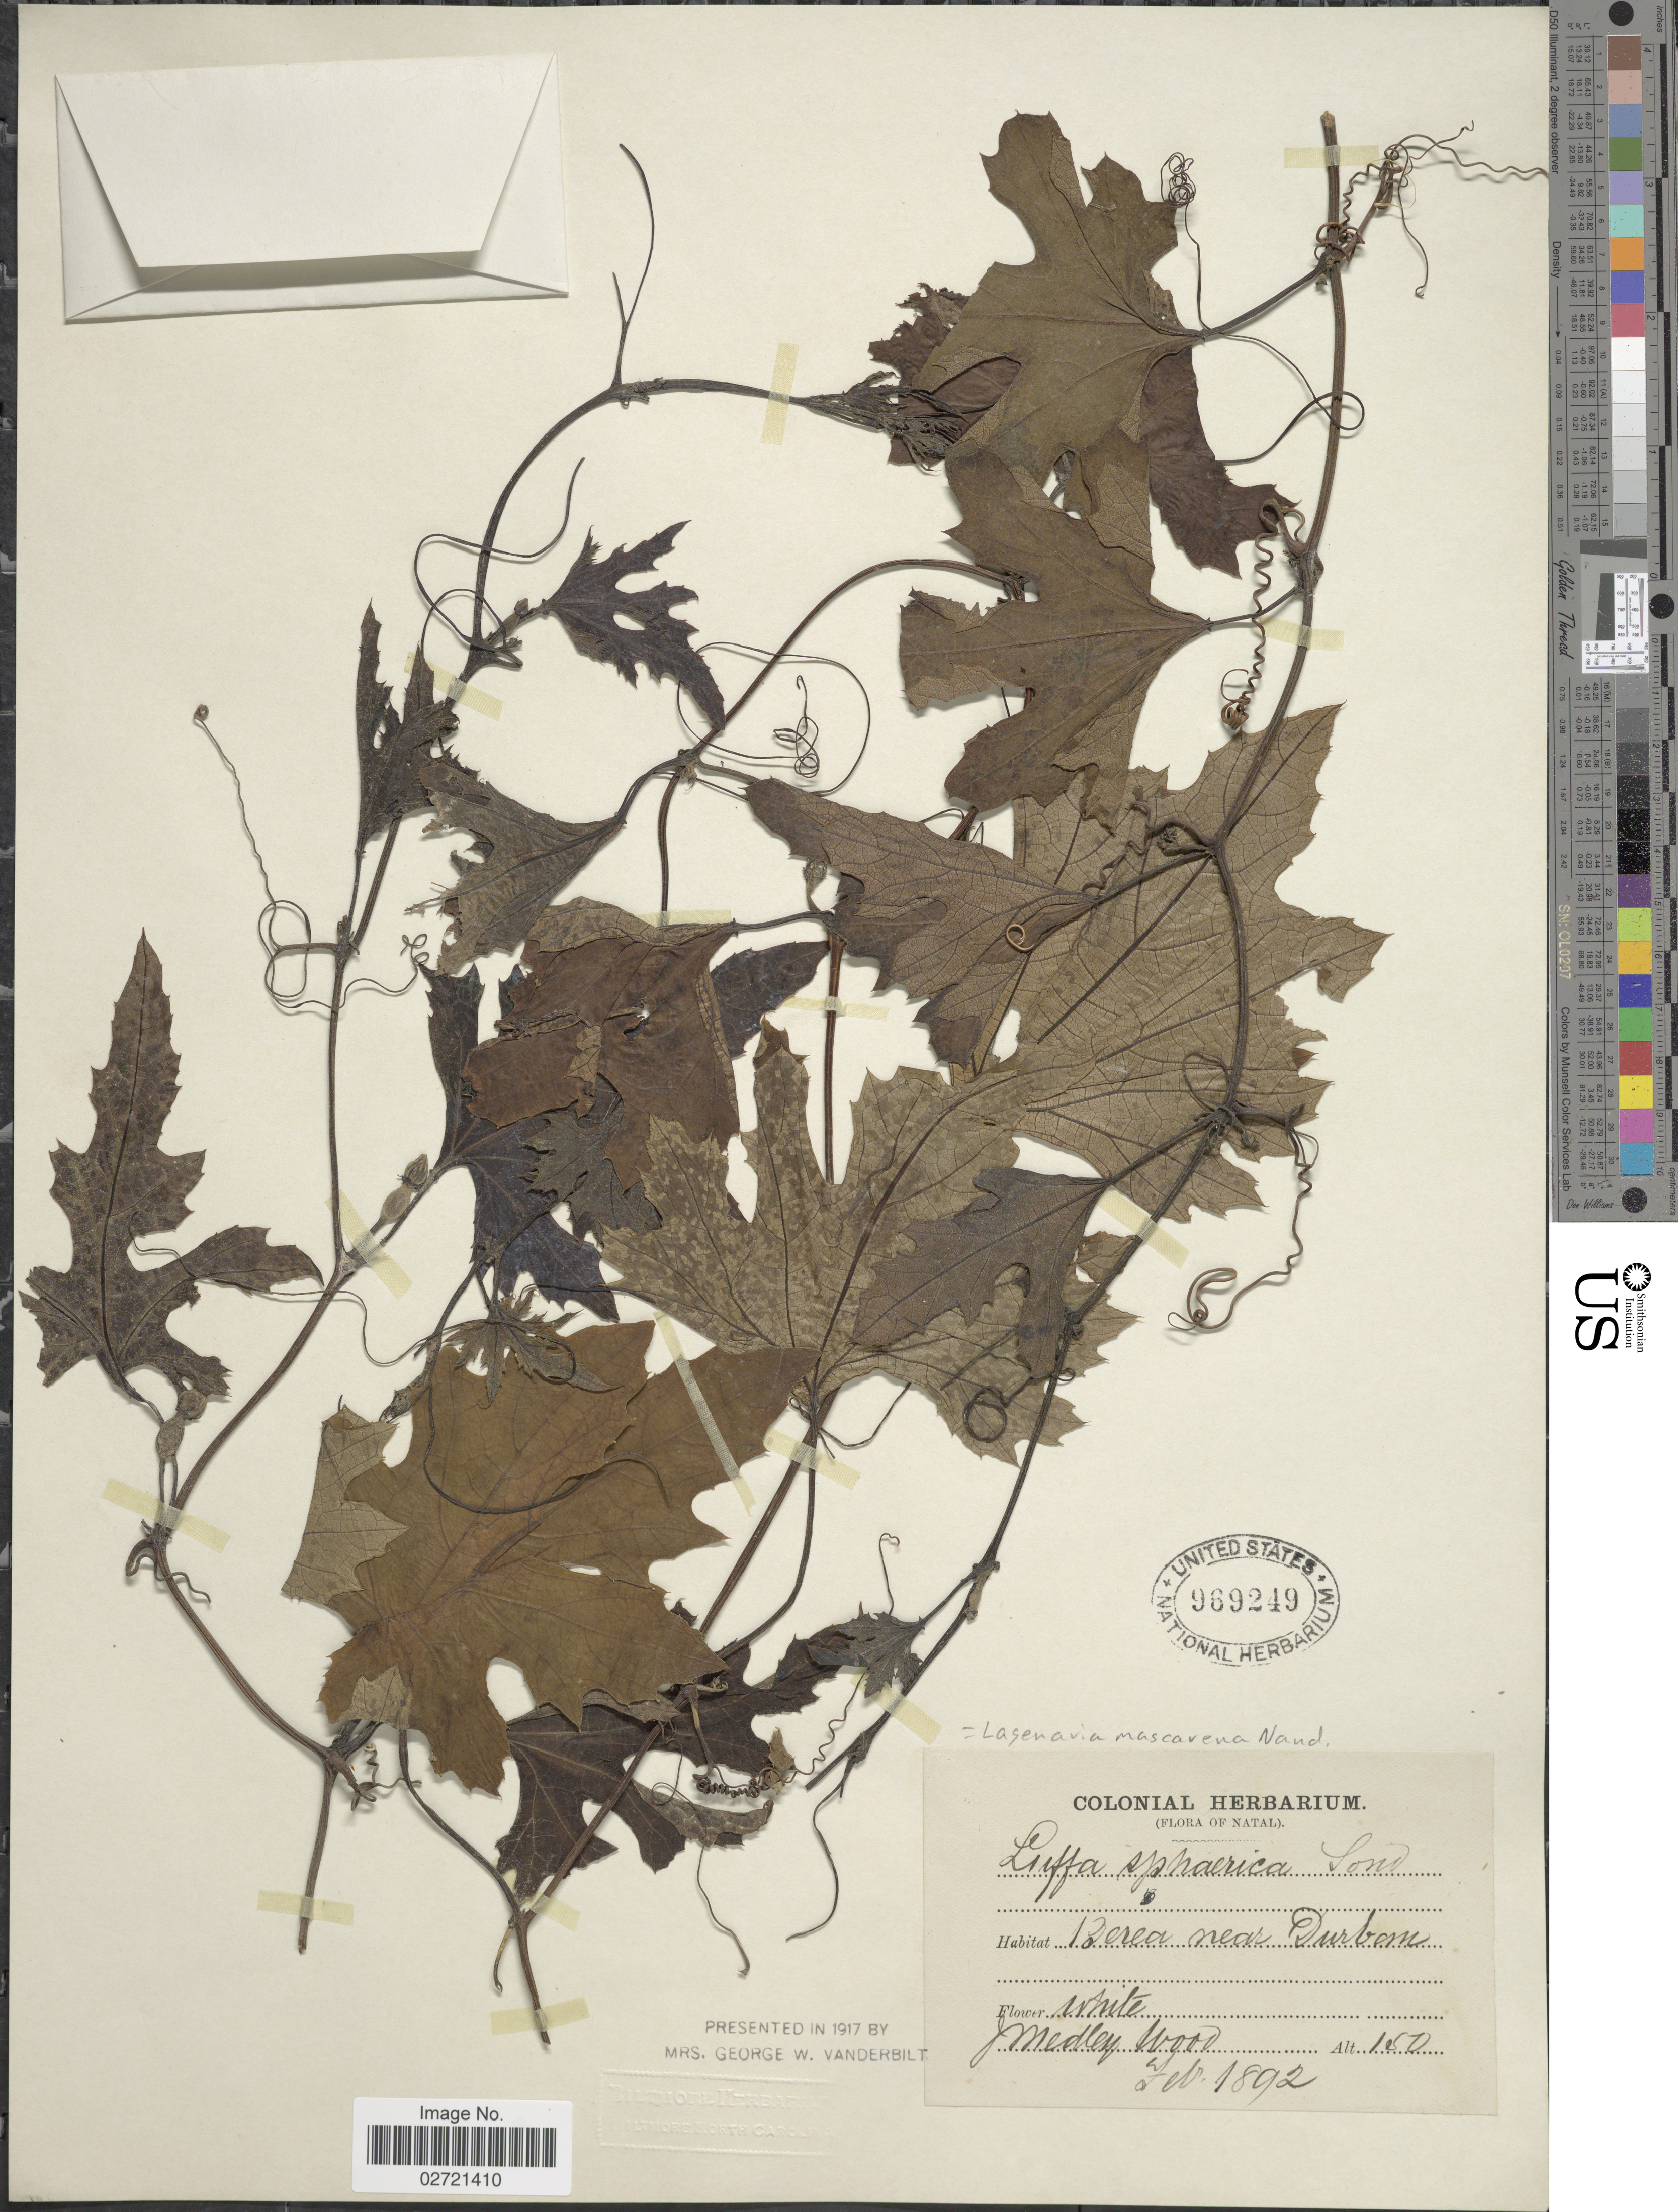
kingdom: Plantae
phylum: Tracheophyta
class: Magnoliopsida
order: Cucurbitales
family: Cucurbitaceae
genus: Lagenaria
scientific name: Lagenaria sphaerica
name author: (Sond.) Naudin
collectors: J. Medley Wood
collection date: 1892-02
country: South Africa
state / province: KwaZulu-Natal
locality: Berea near Durban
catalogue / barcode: US 969249